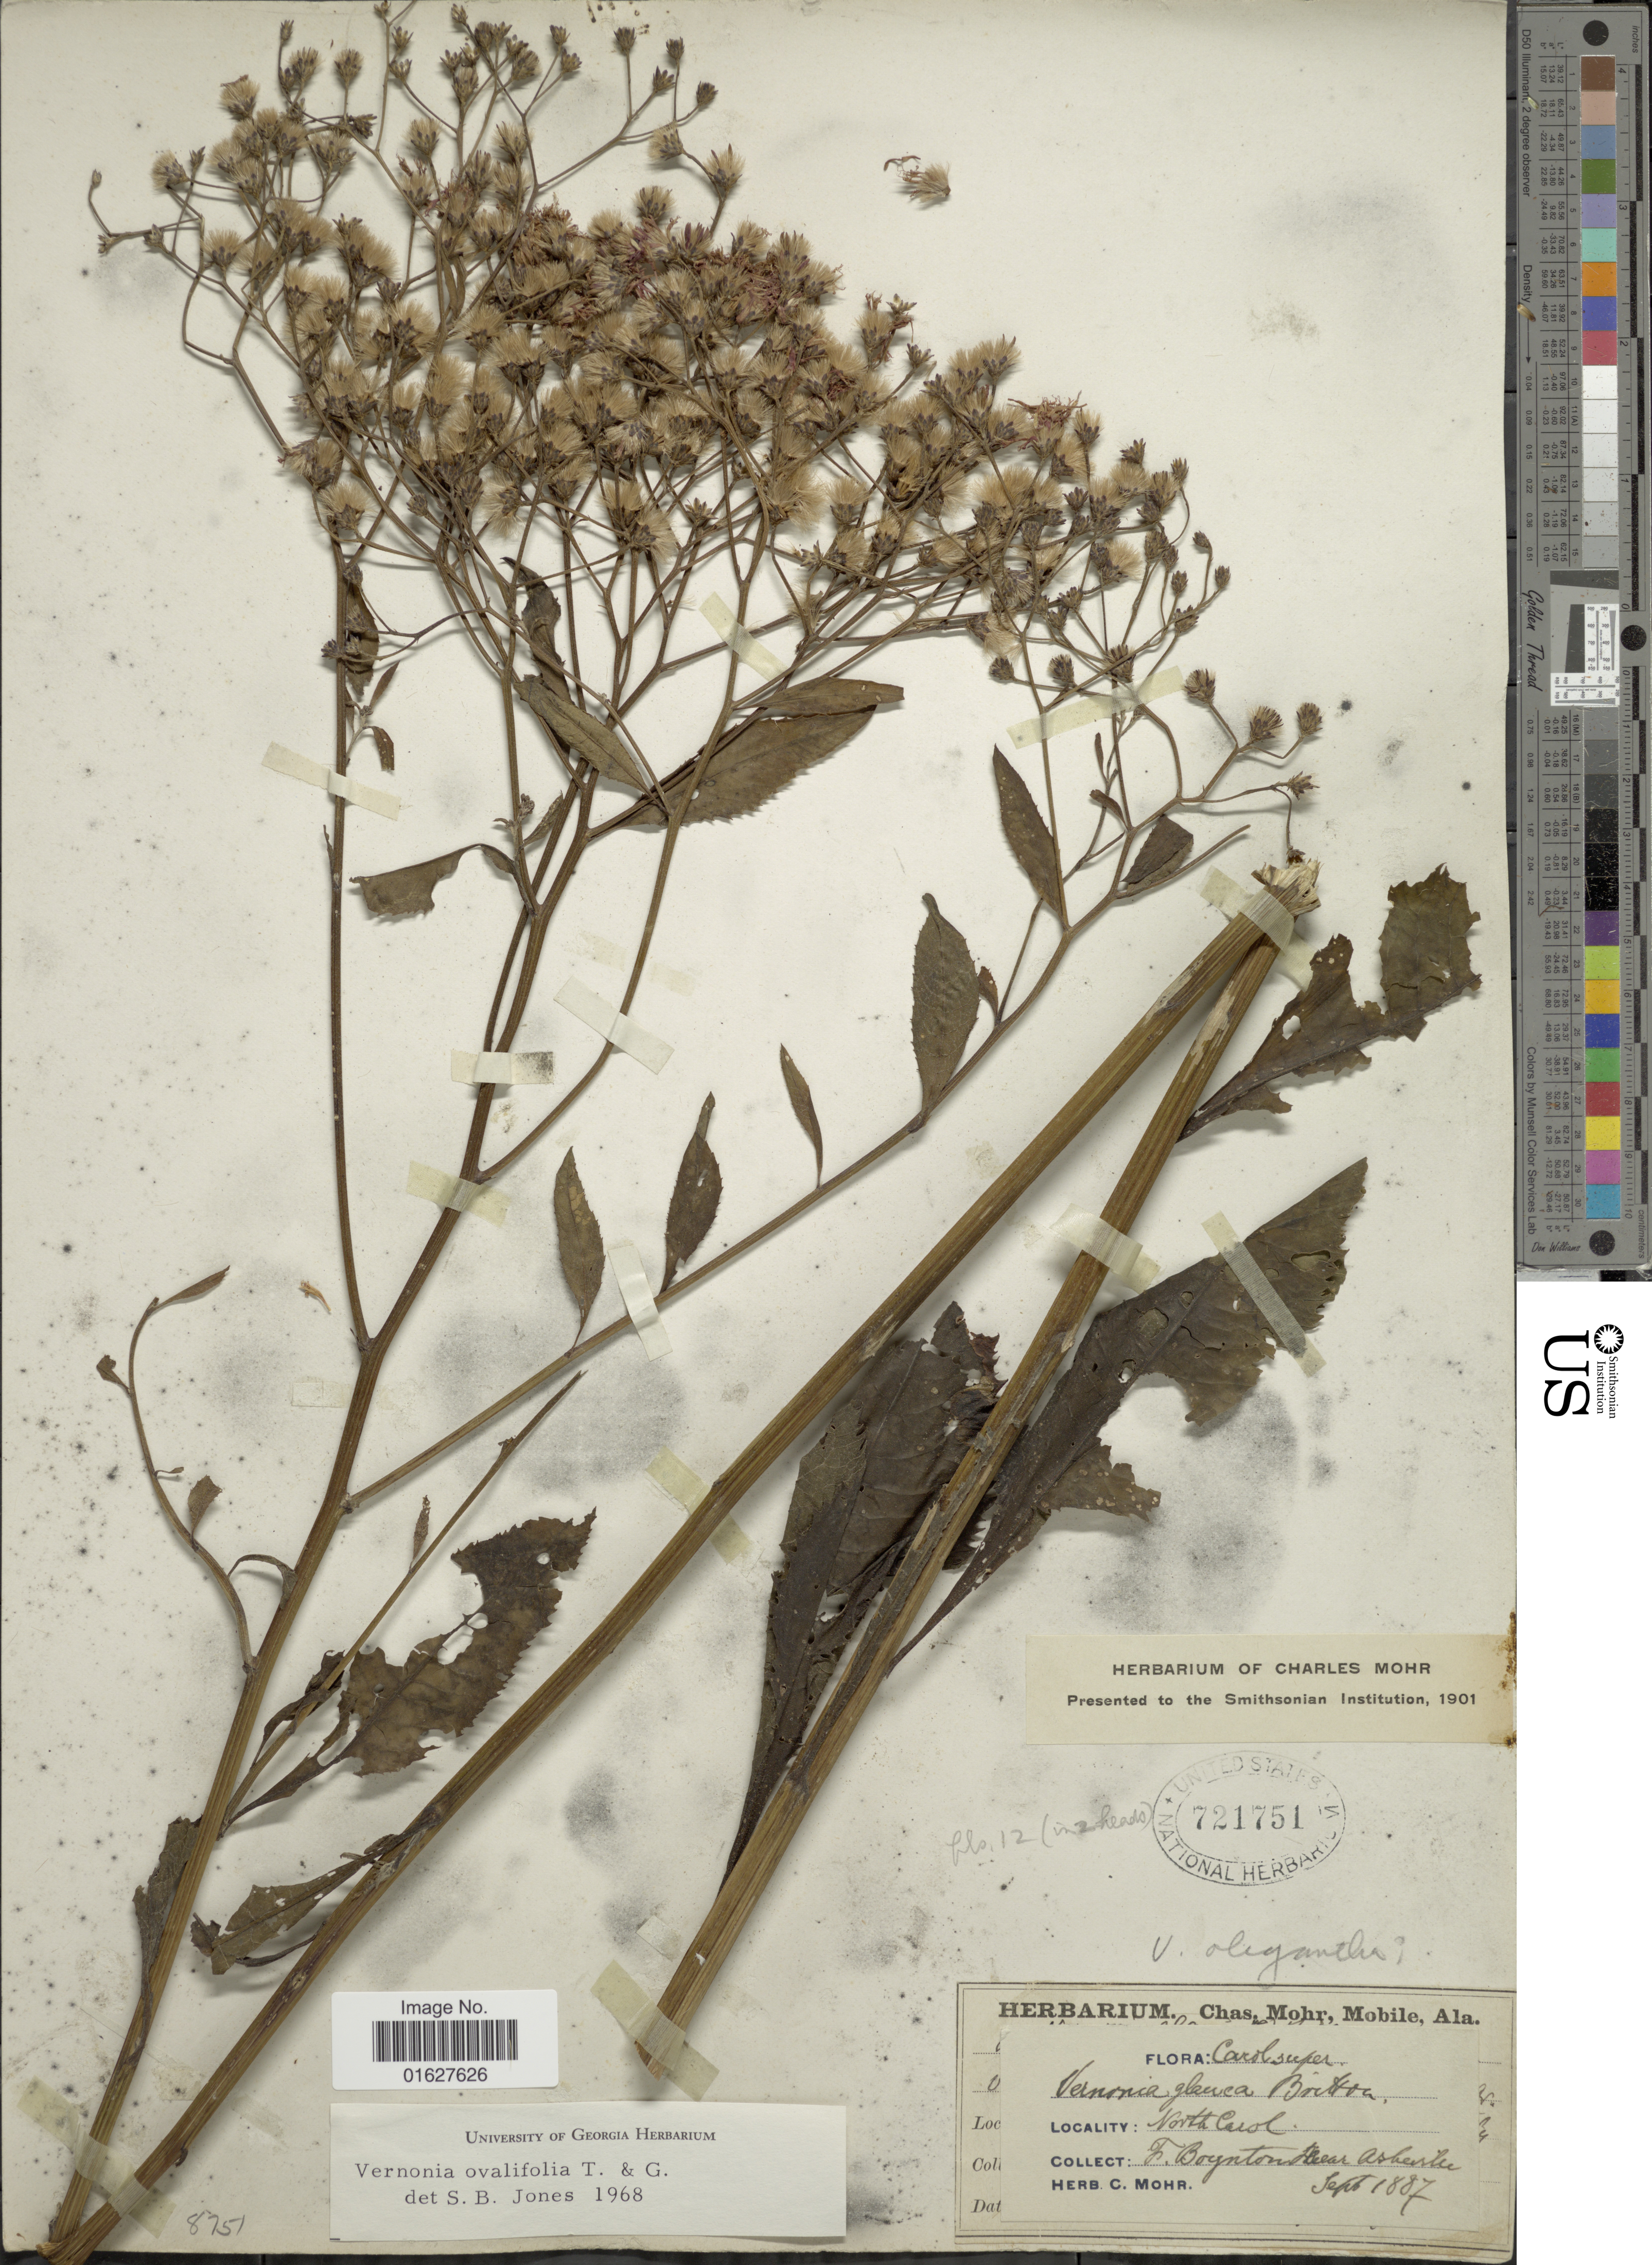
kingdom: Plantae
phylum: Tracheophyta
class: Magnoliopsida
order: Asterales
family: Asteraceae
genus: Vernonia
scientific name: Vernonia gigantea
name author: (Walter) Trel.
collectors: ex herb. C. Mohr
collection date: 1887-09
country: United States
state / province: North Carolina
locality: North Carol. F. Boynton near Asheville.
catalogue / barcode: US 721751